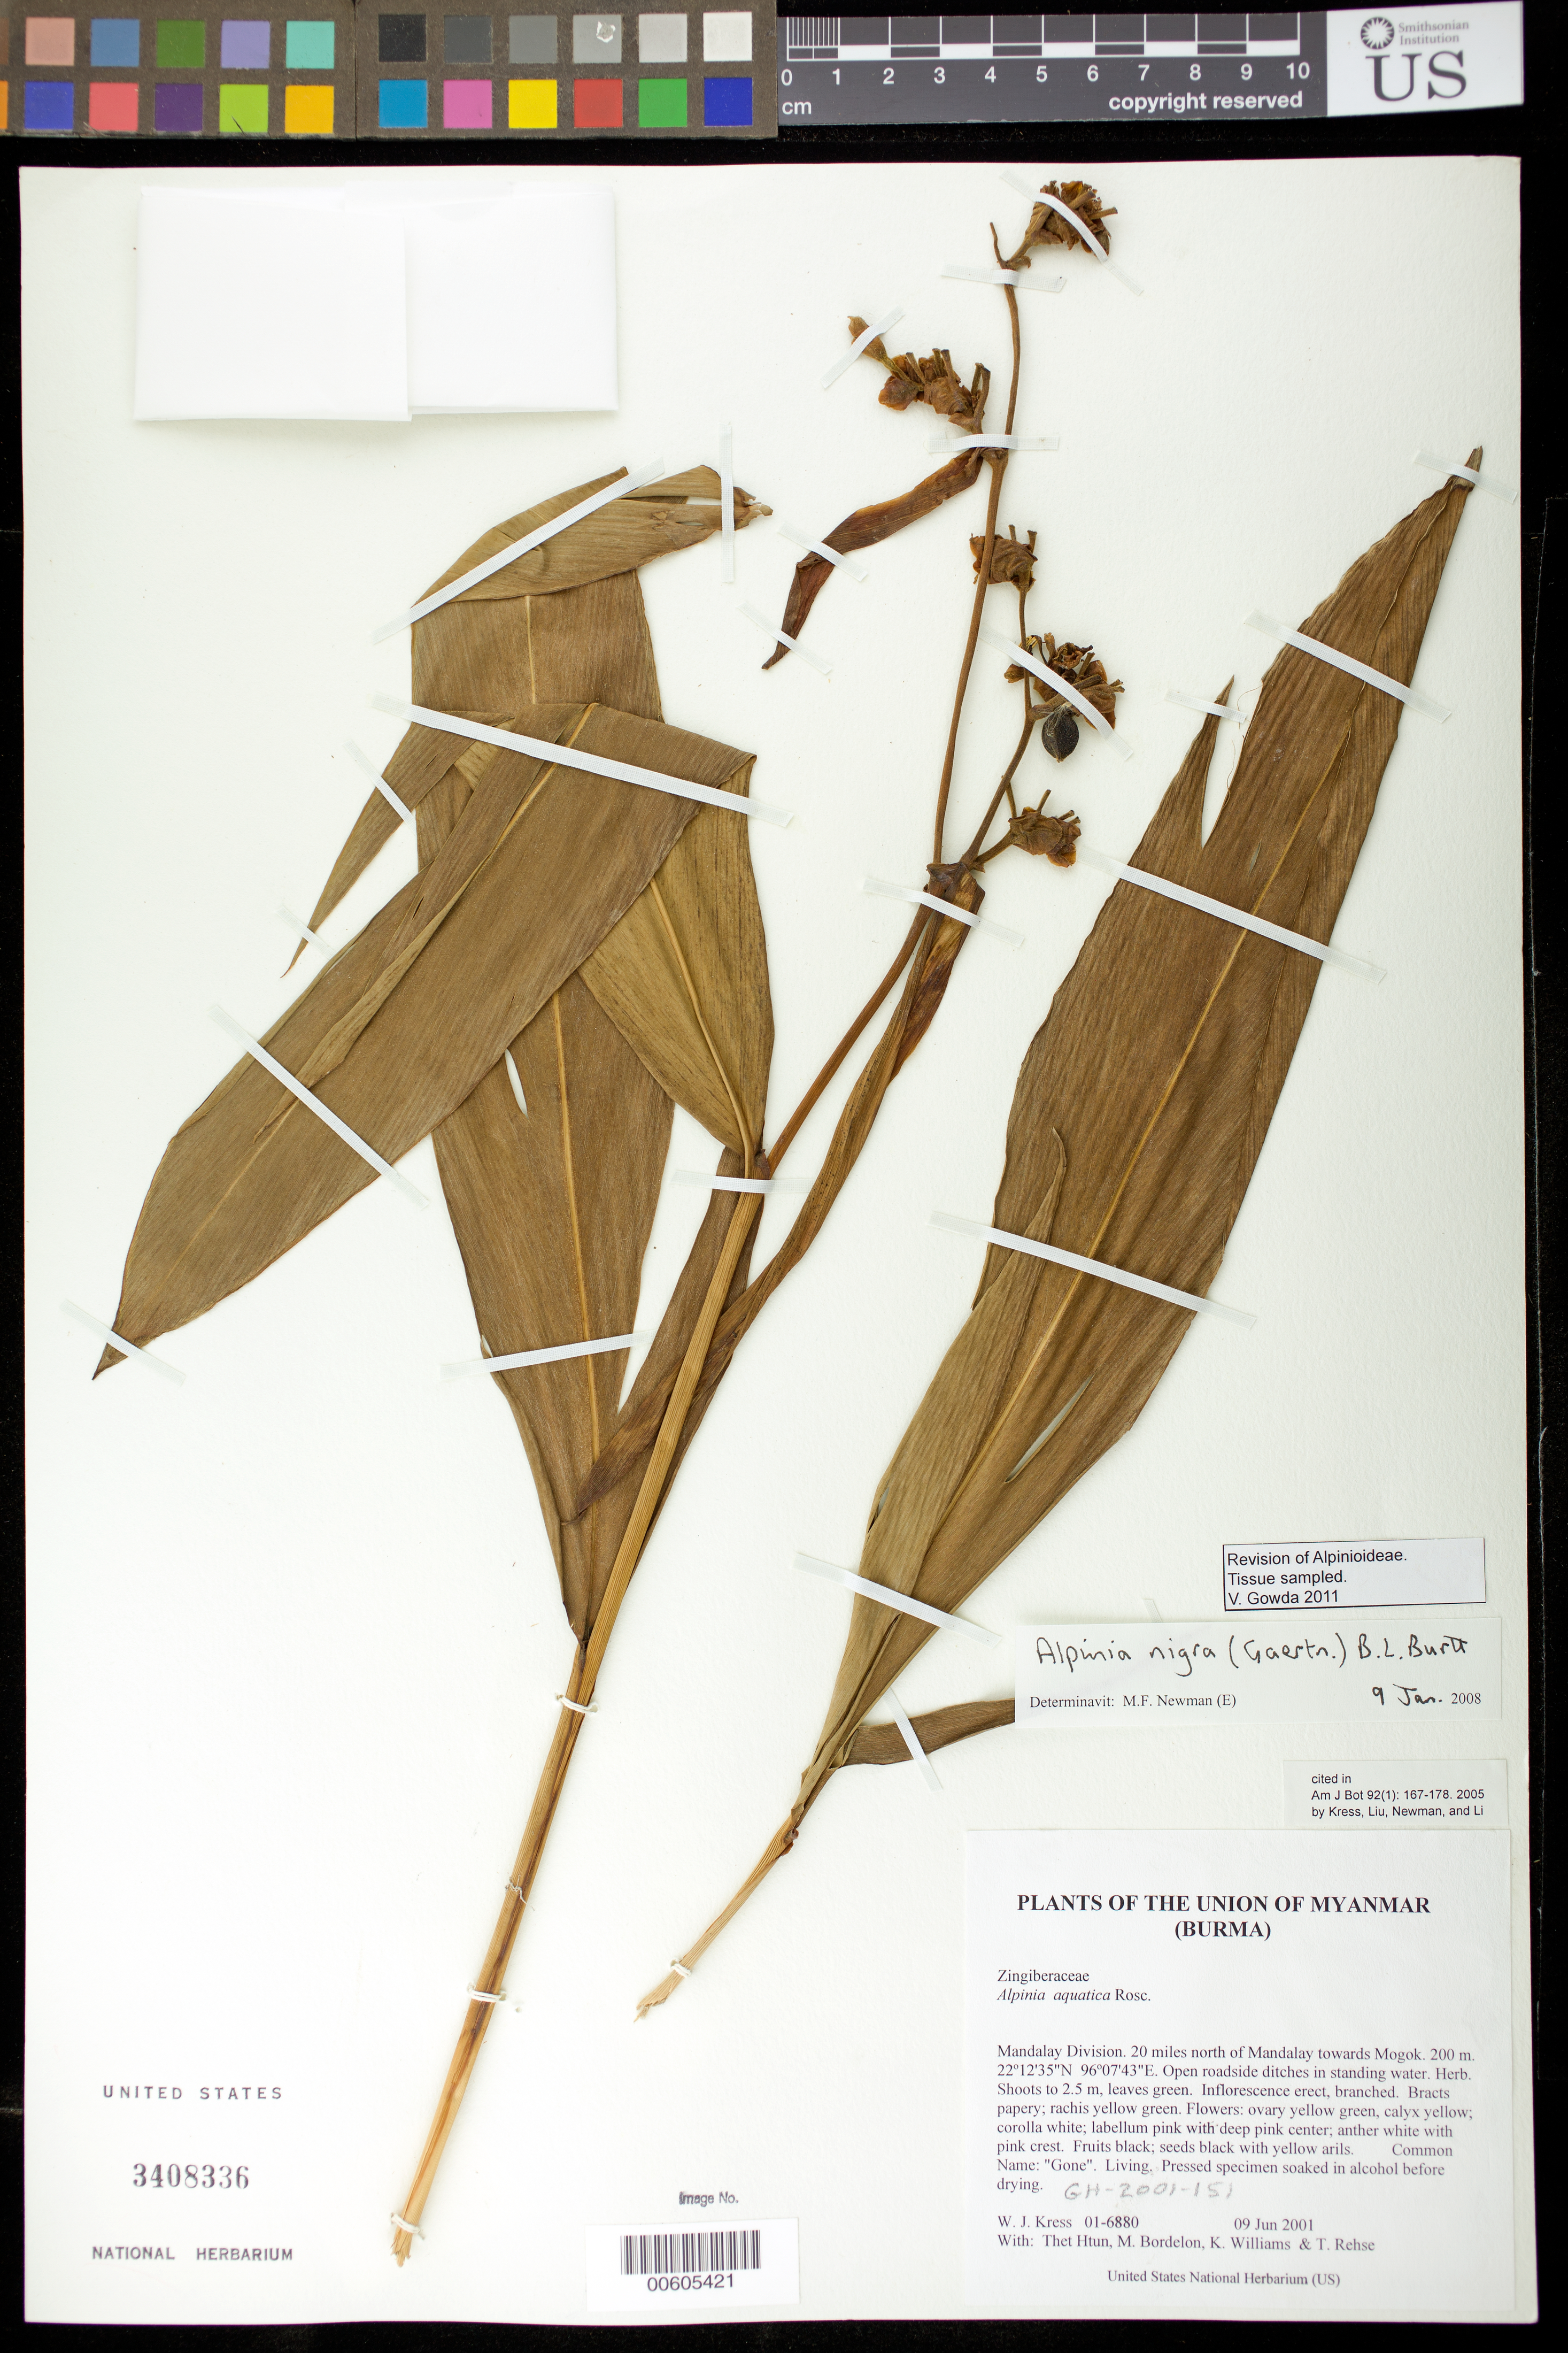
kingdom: Plantae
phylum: Tracheophyta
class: Liliopsida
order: Zingiberales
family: Zingiberaceae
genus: Alpinia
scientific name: Alpinia nigra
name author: (Gaertn.) B.L. Burtt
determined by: Newman, M. F.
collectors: W. J. Kress, Thet Htun, M. Bordelon, K. J. Williams & T. Rehse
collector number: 01-6880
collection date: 2001-06-09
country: Myanmar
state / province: Mandalay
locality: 20 miles north of Mandalay towards Mogok.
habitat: Open roadside ditches in standing water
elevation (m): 200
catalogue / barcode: US 3408336